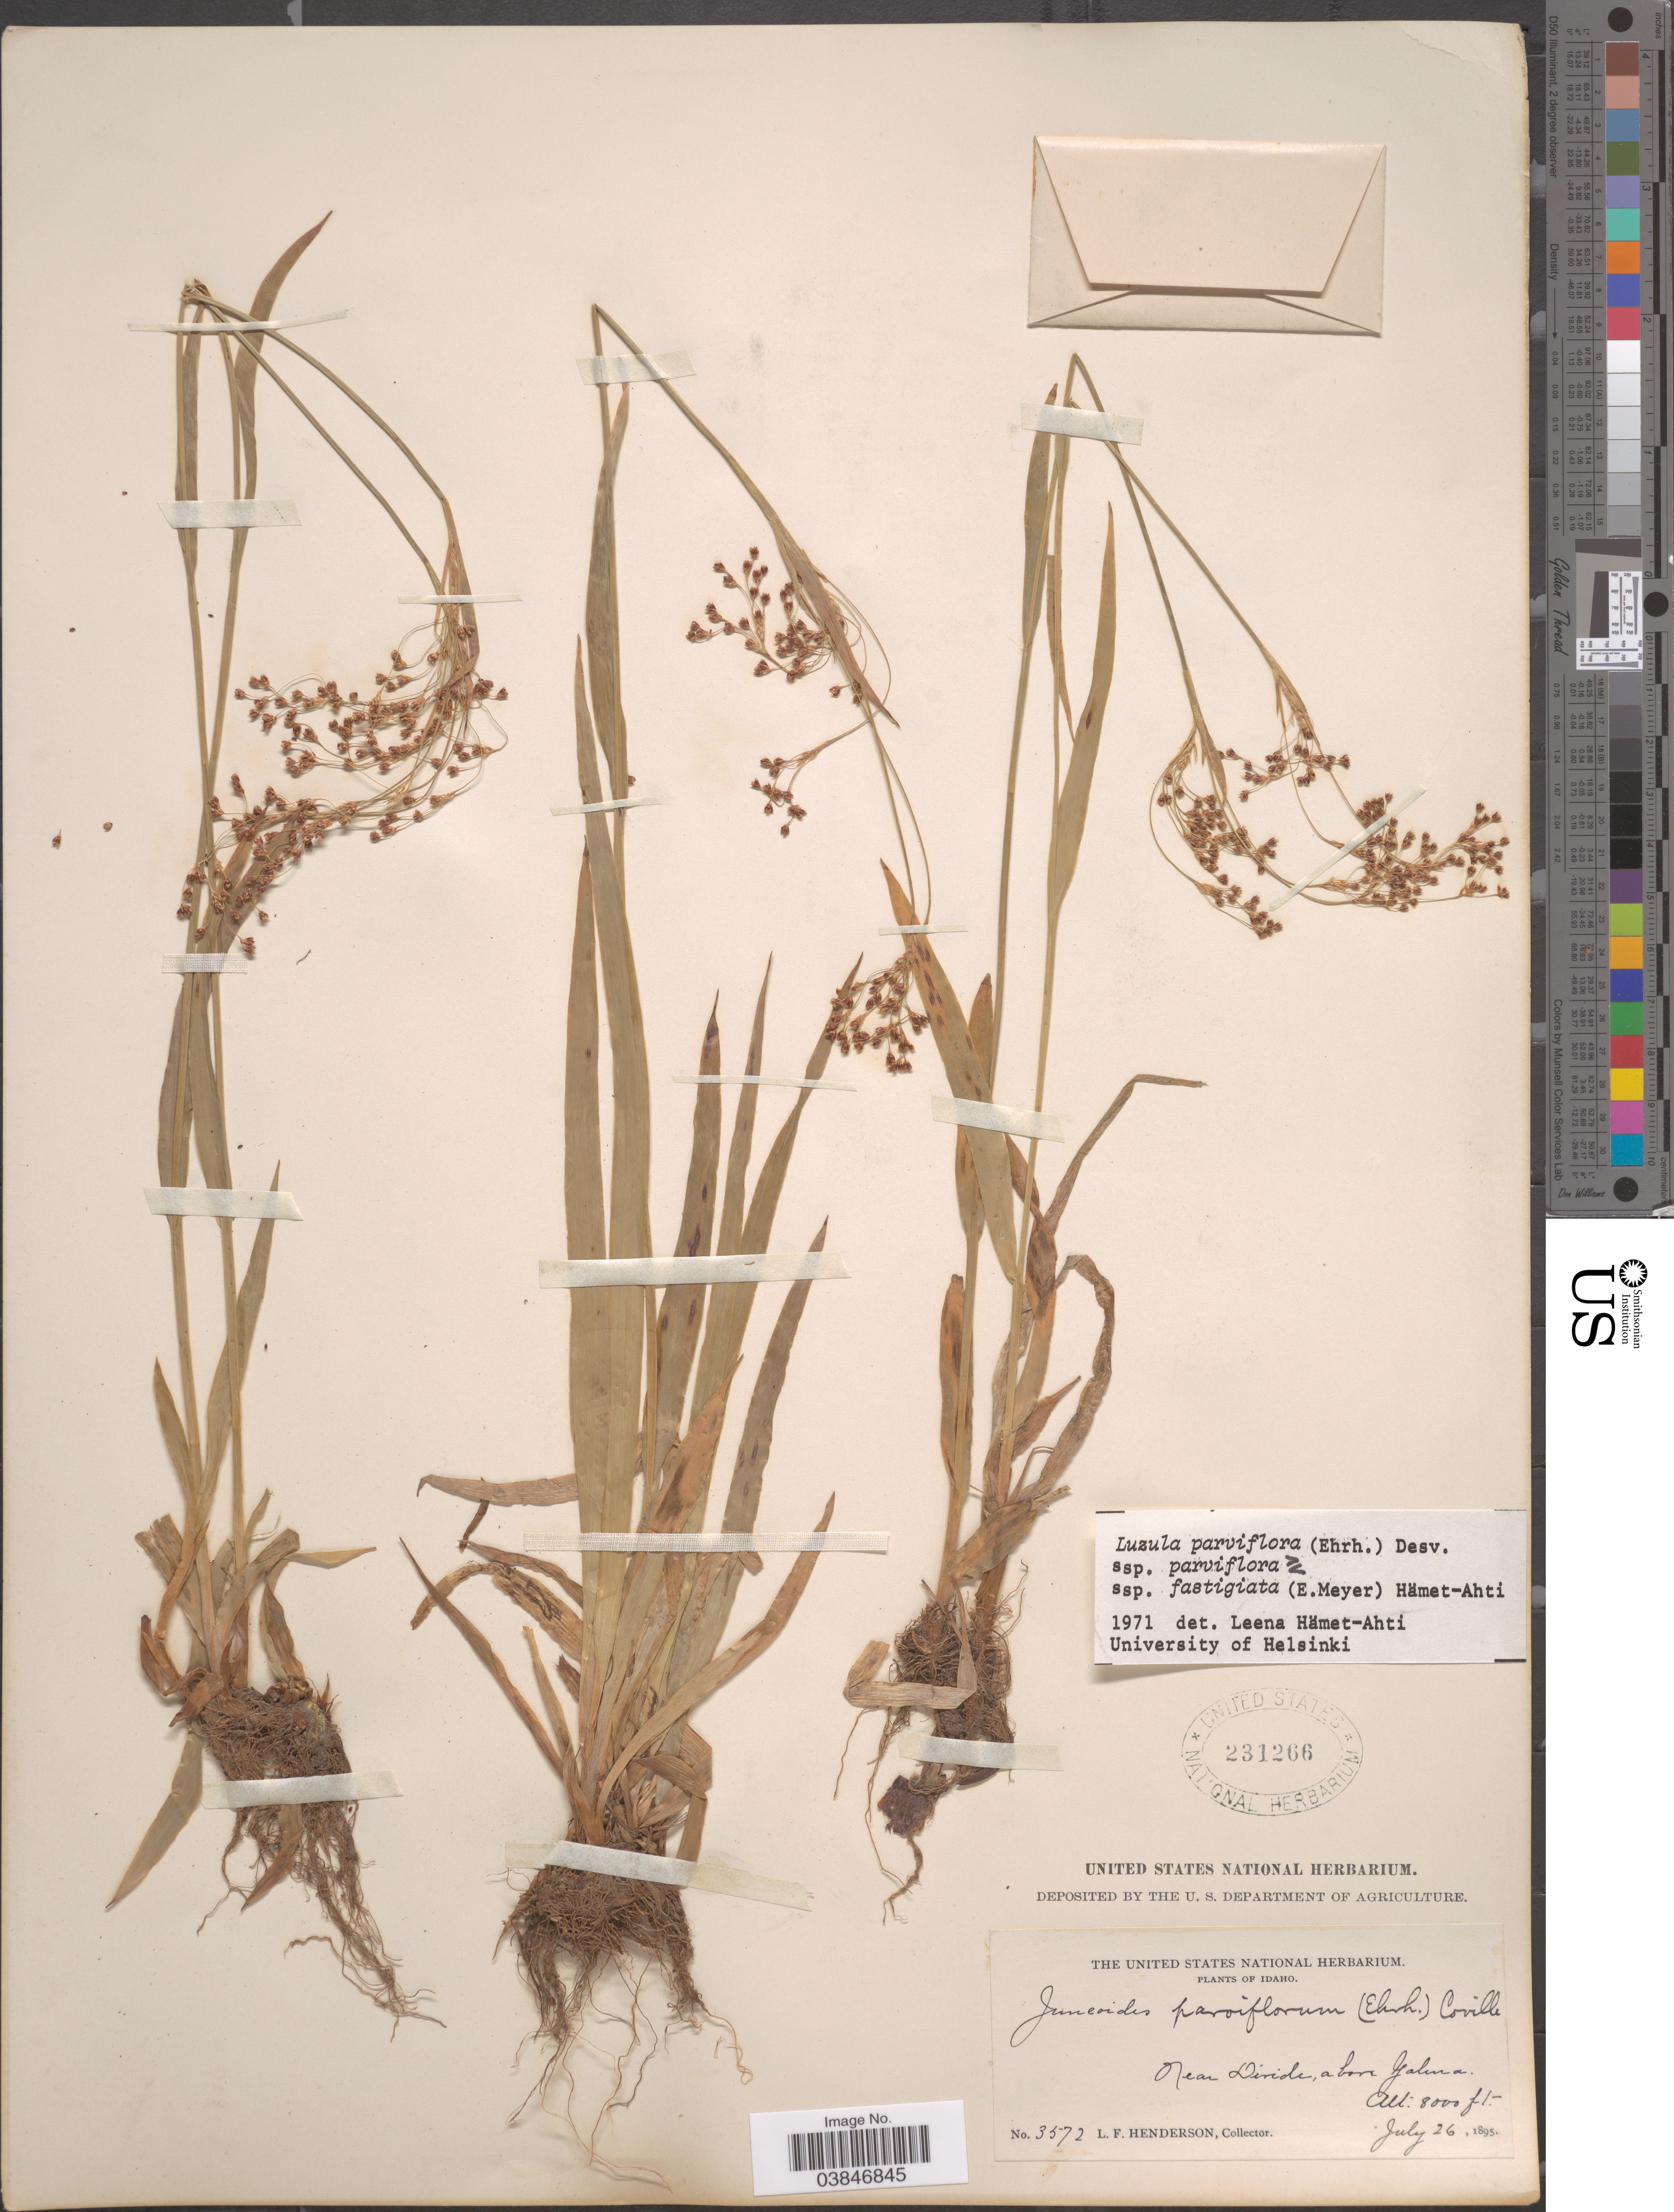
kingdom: Plantae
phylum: Tracheophyta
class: Liliopsida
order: Poales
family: Juncaceae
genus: Luzula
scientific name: Luzula parviflora subsp. parviflora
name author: (Ehrh.) Desv.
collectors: L. Henderson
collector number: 3572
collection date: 1895-07-26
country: United States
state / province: Idaho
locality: Near Divide, above Galena.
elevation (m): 2438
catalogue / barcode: US 231266